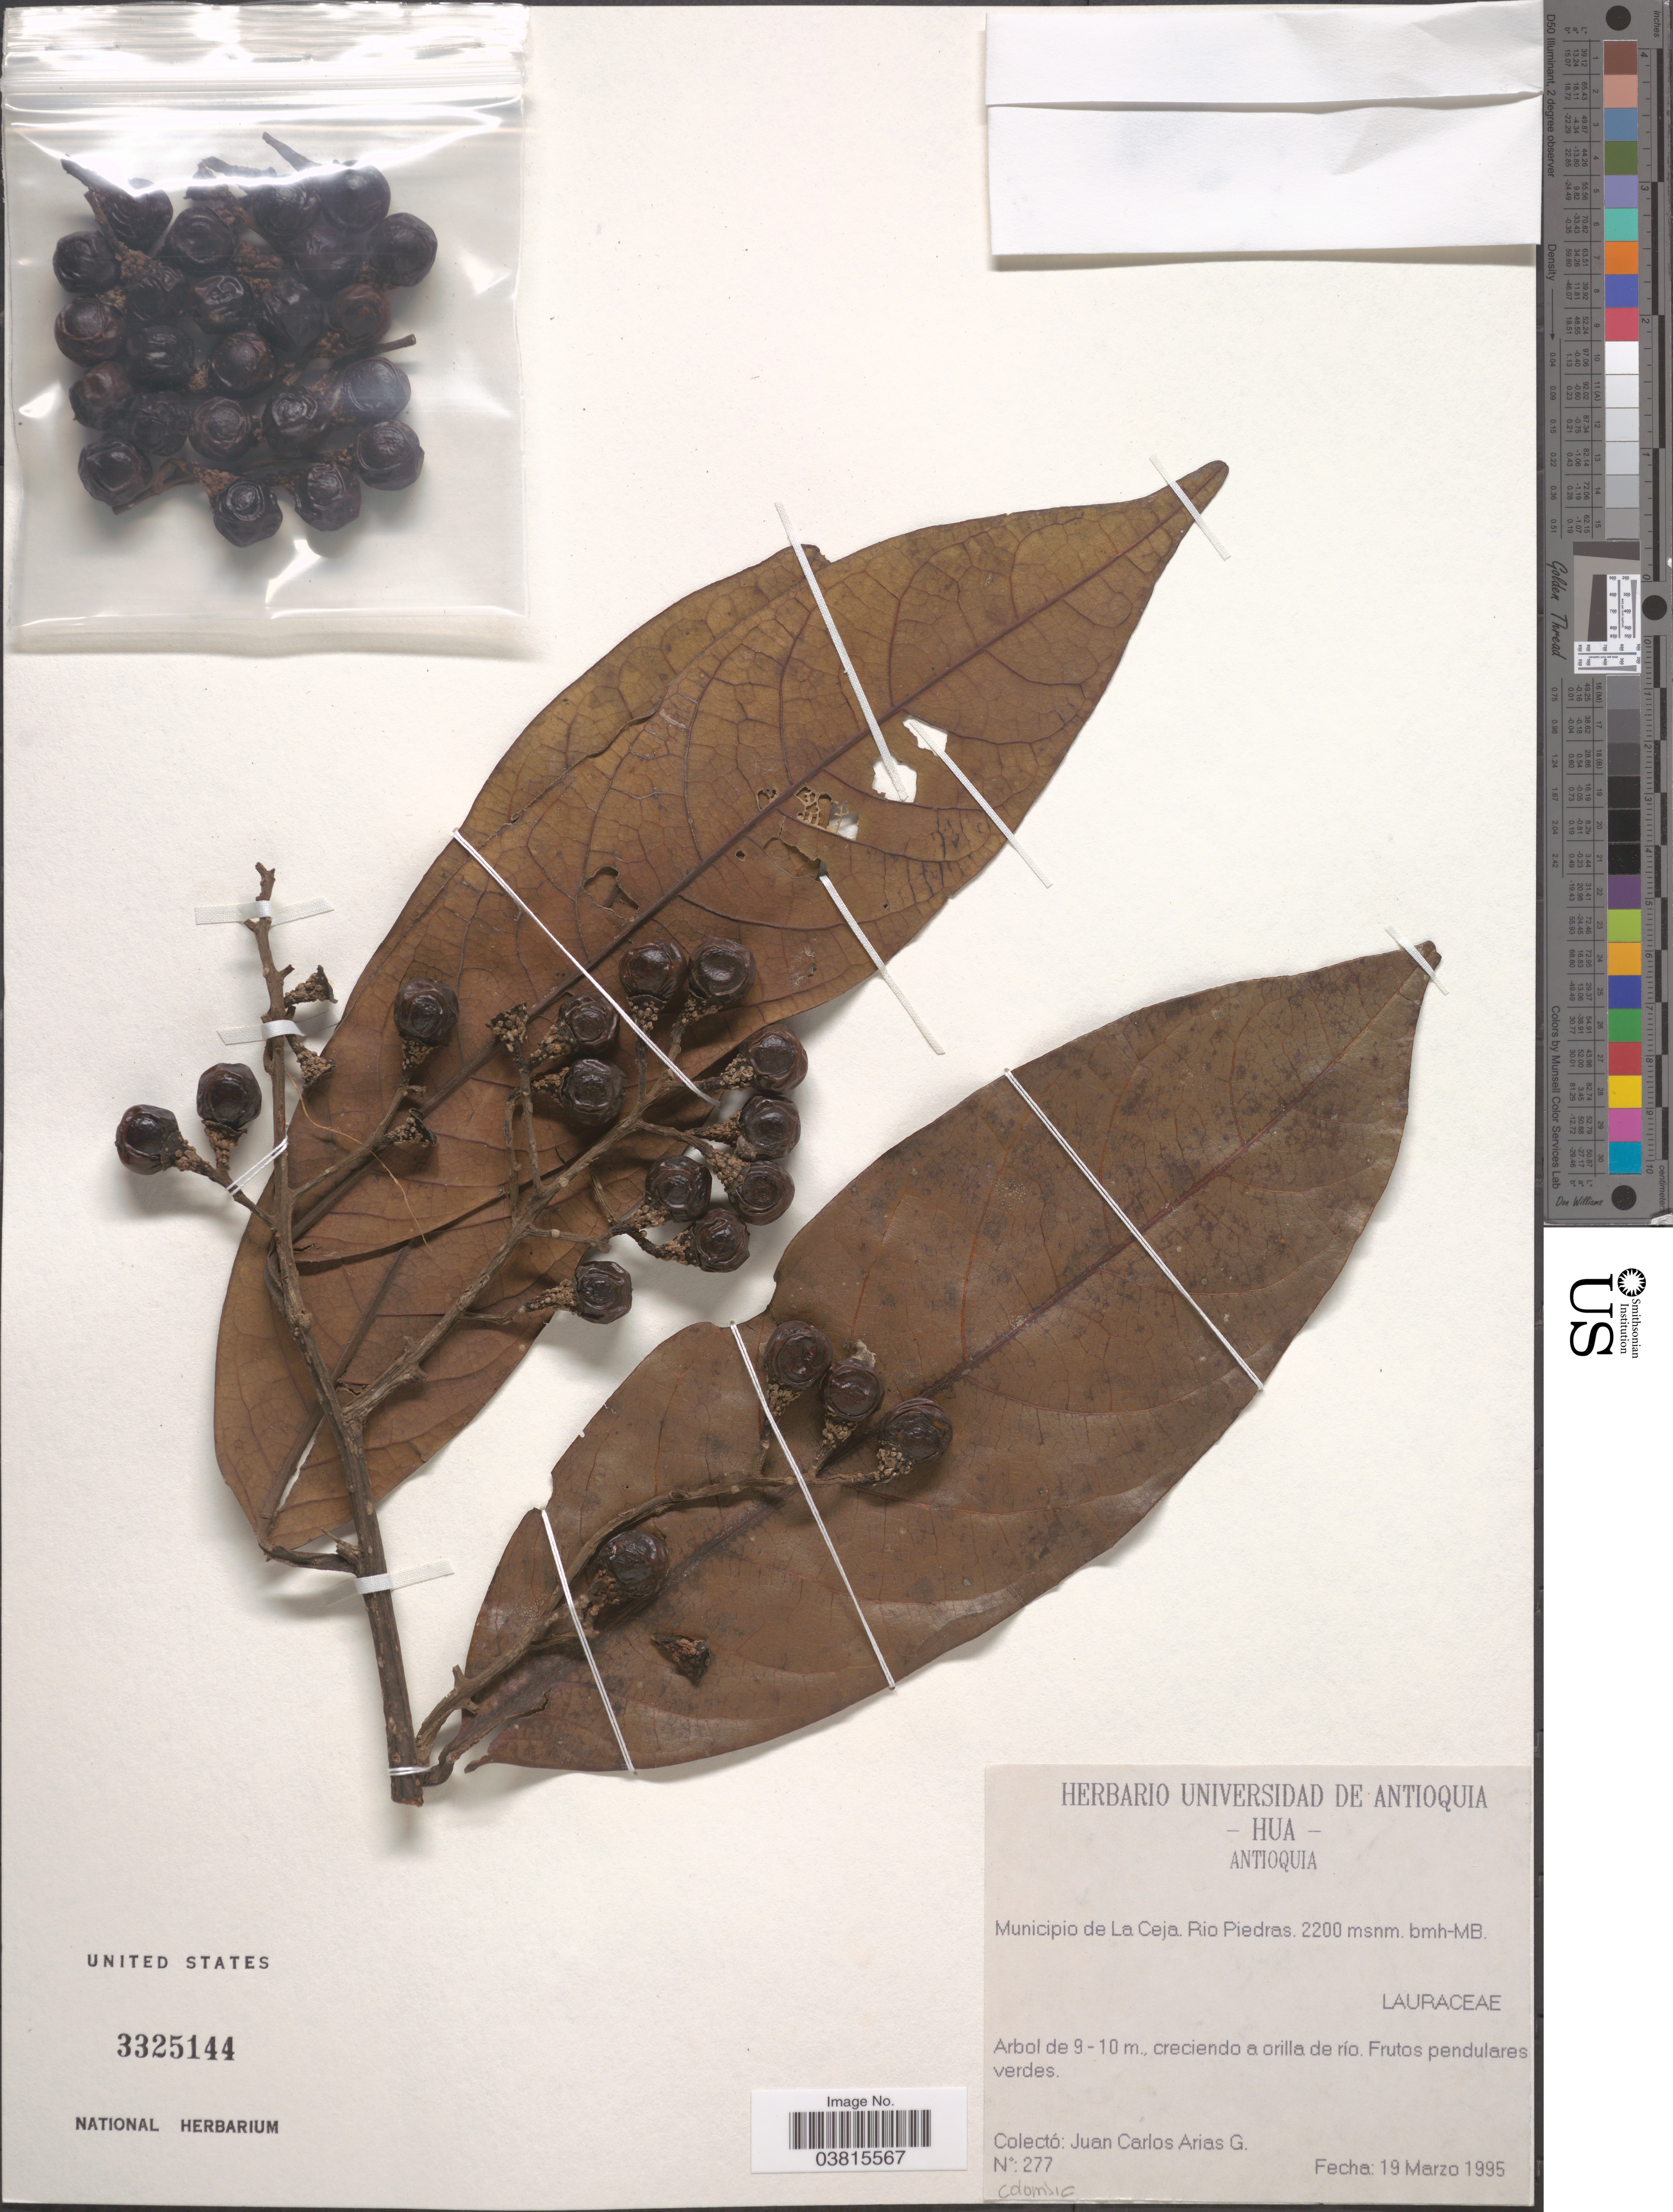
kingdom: Plantae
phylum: Tracheophyta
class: Magnoliopsida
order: Laurales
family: Lauraceae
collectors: J. Arias G.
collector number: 277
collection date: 1995-03-19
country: Colombia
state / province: Antioquia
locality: Municipio de La Ceja. Rio Piedras.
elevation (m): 2200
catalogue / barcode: US 3325144